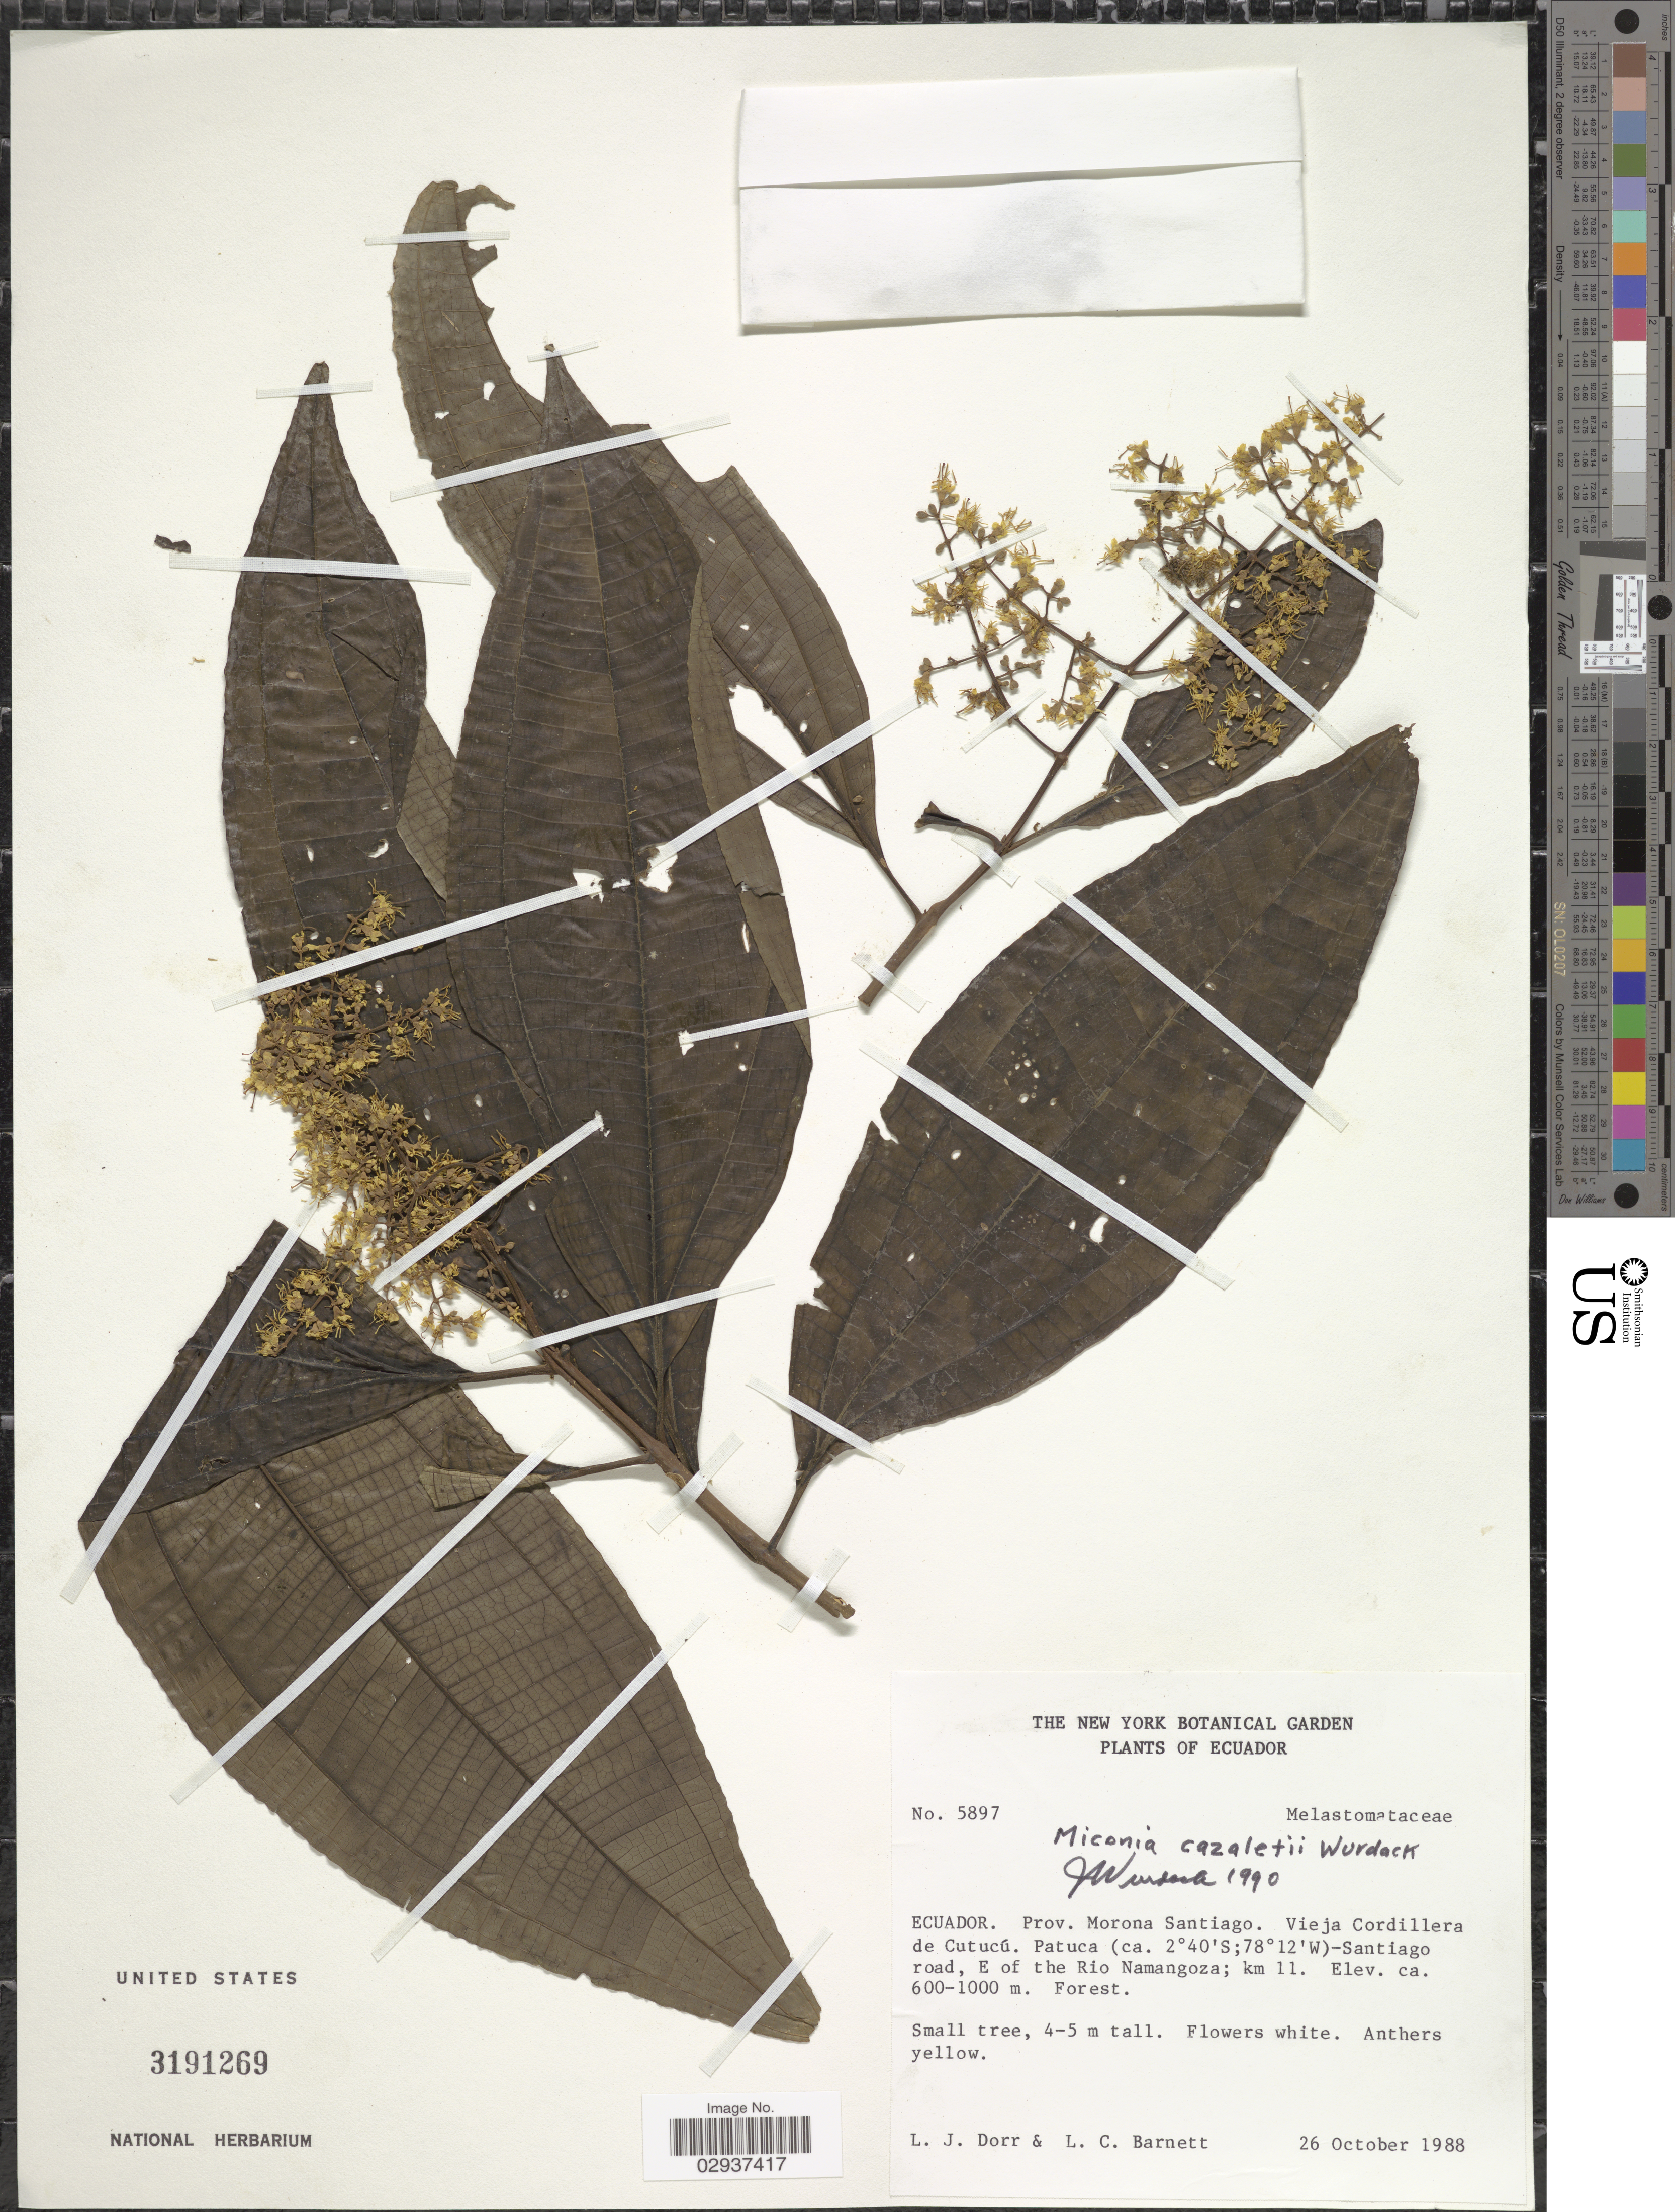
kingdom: Plantae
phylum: Tracheophyta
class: Magnoliopsida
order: Myrtales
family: Melastomataceae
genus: Miconia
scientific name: Miconia cazaletii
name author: Wurdack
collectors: L. J. Dorr & L. C. Barnett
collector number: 5897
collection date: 1988-10-26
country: Ecuador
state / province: Morona-Santiago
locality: Vieja Cordillera de Cutucú. Patuca-Santiago road, E of the Rio Namangoza; km 11.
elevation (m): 600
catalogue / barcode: US 3191269